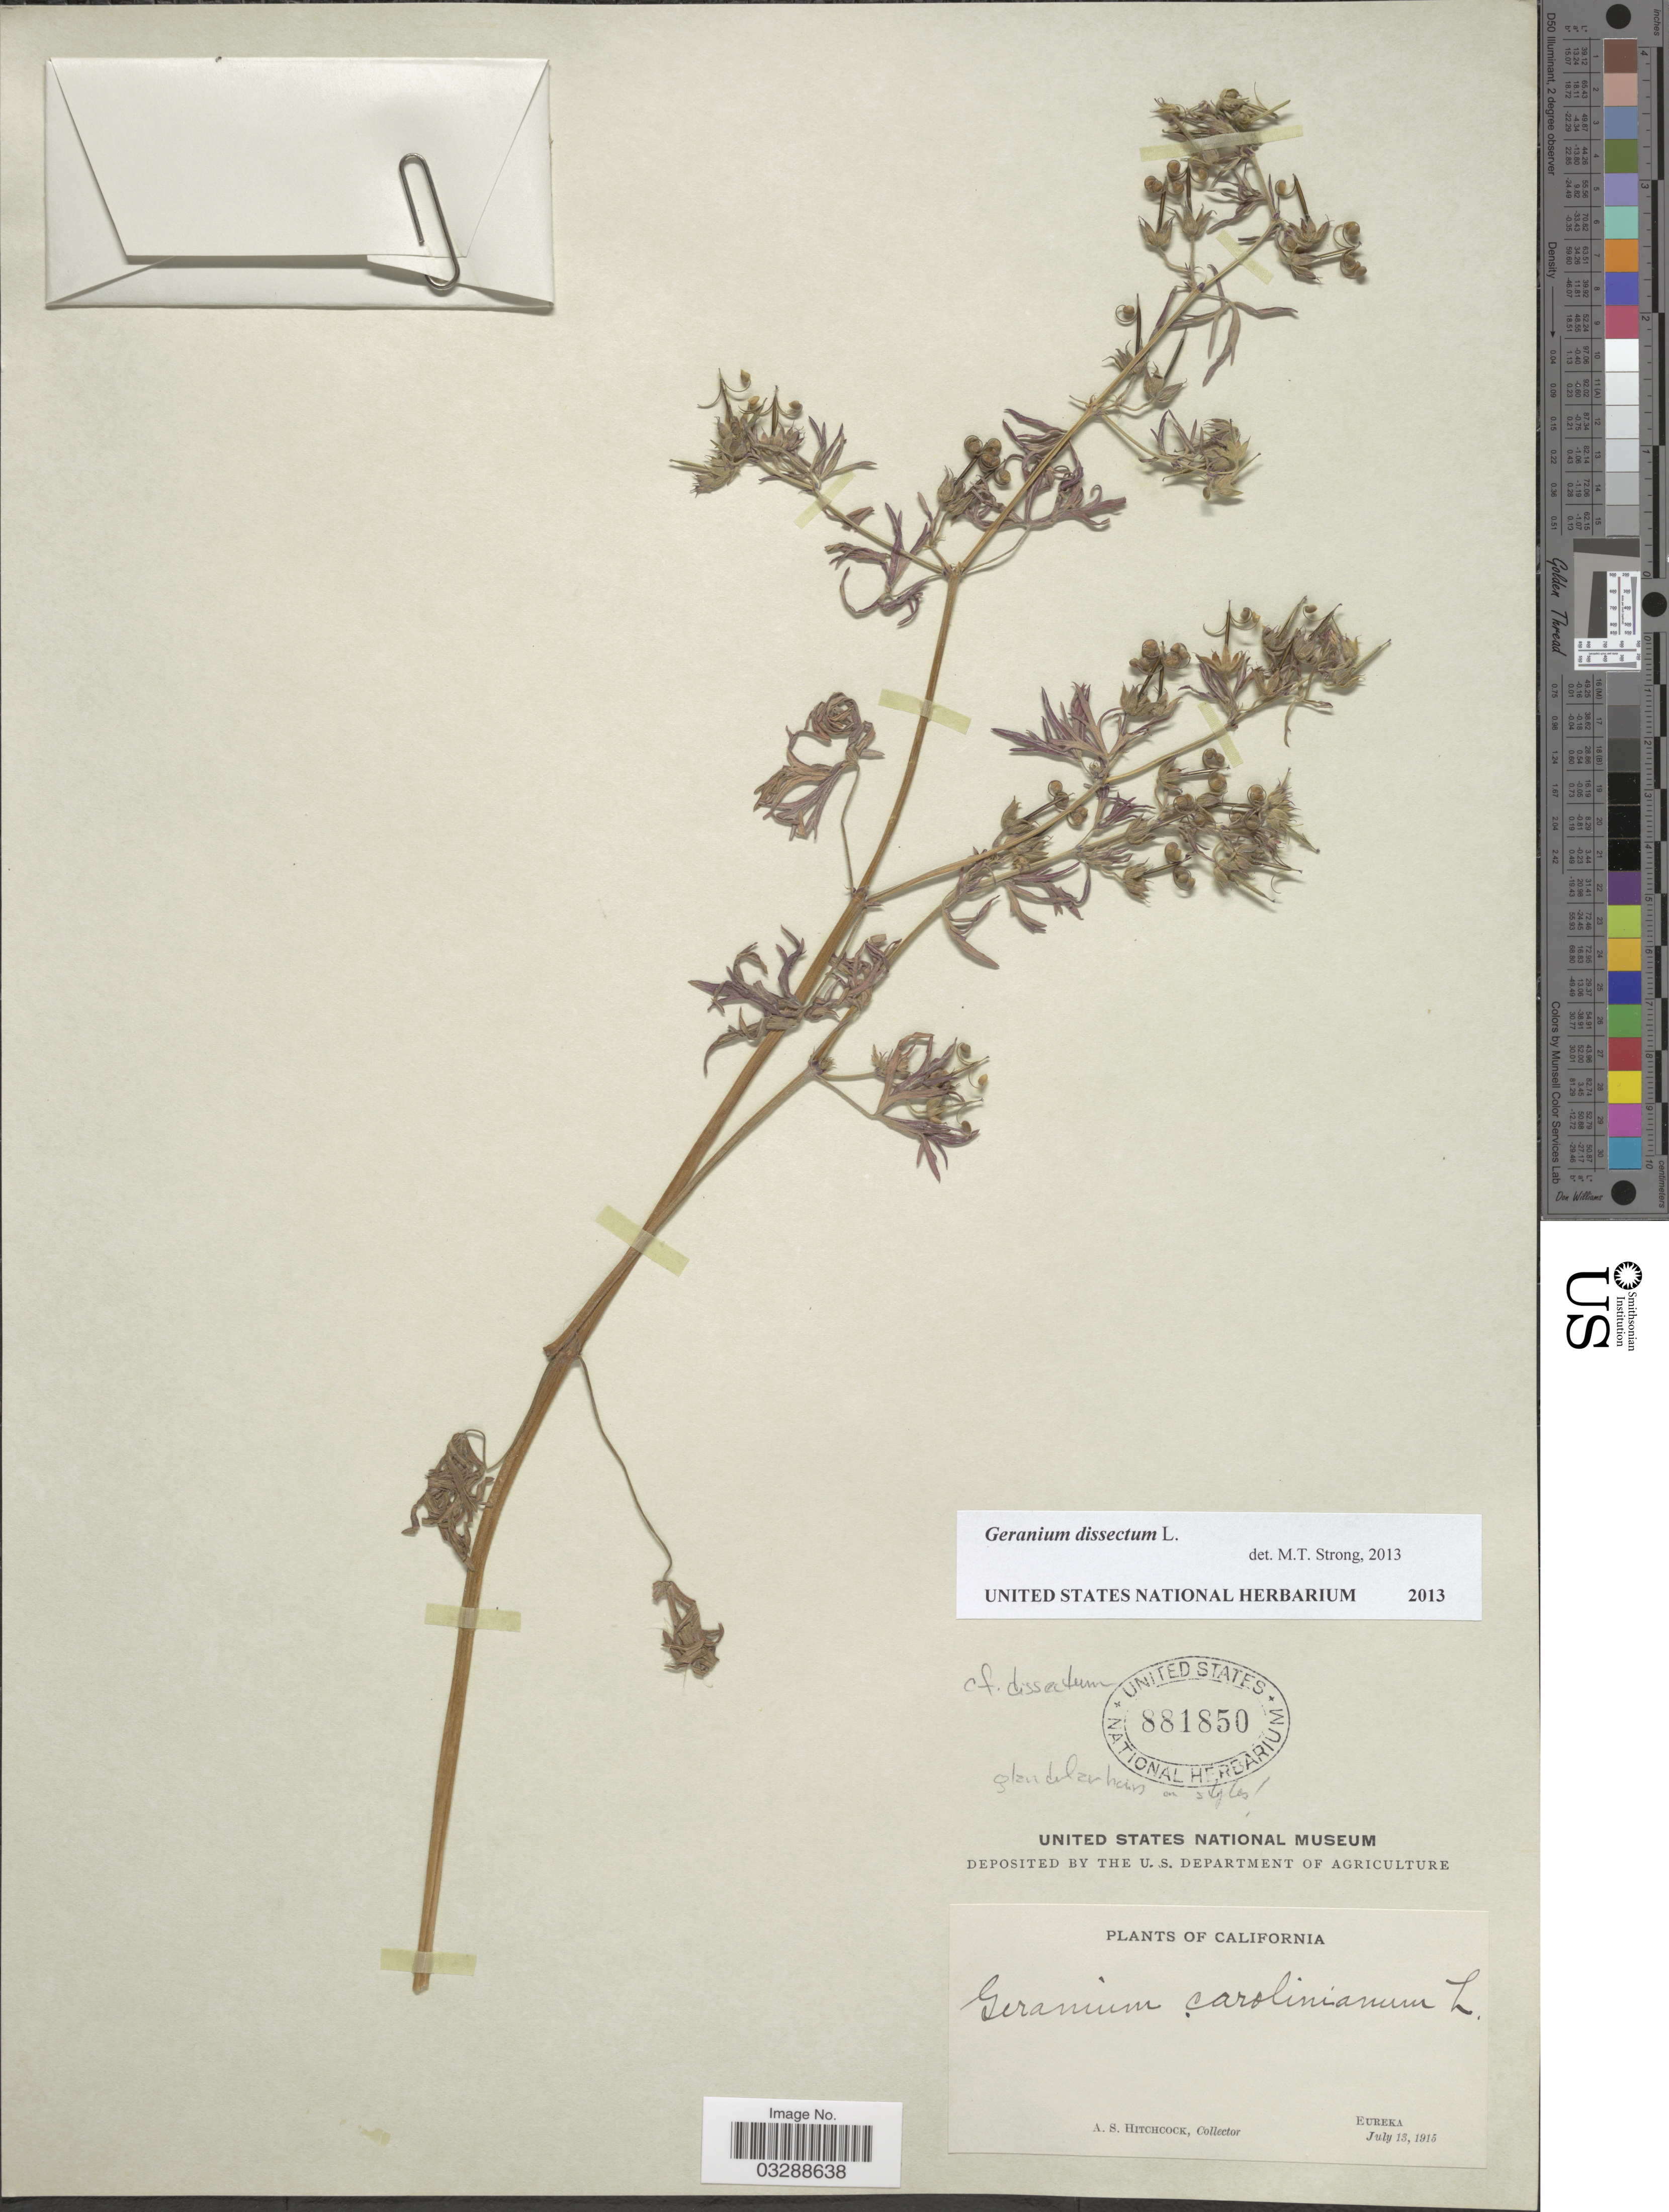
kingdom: Plantae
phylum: Tracheophyta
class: Magnoliopsida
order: Geraniales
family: Geraniaceae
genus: Geranium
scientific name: Geranium dissectum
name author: L.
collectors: A. S. Hitchcock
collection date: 1915-07-13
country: United States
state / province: California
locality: Eureka.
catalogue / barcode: US 881850